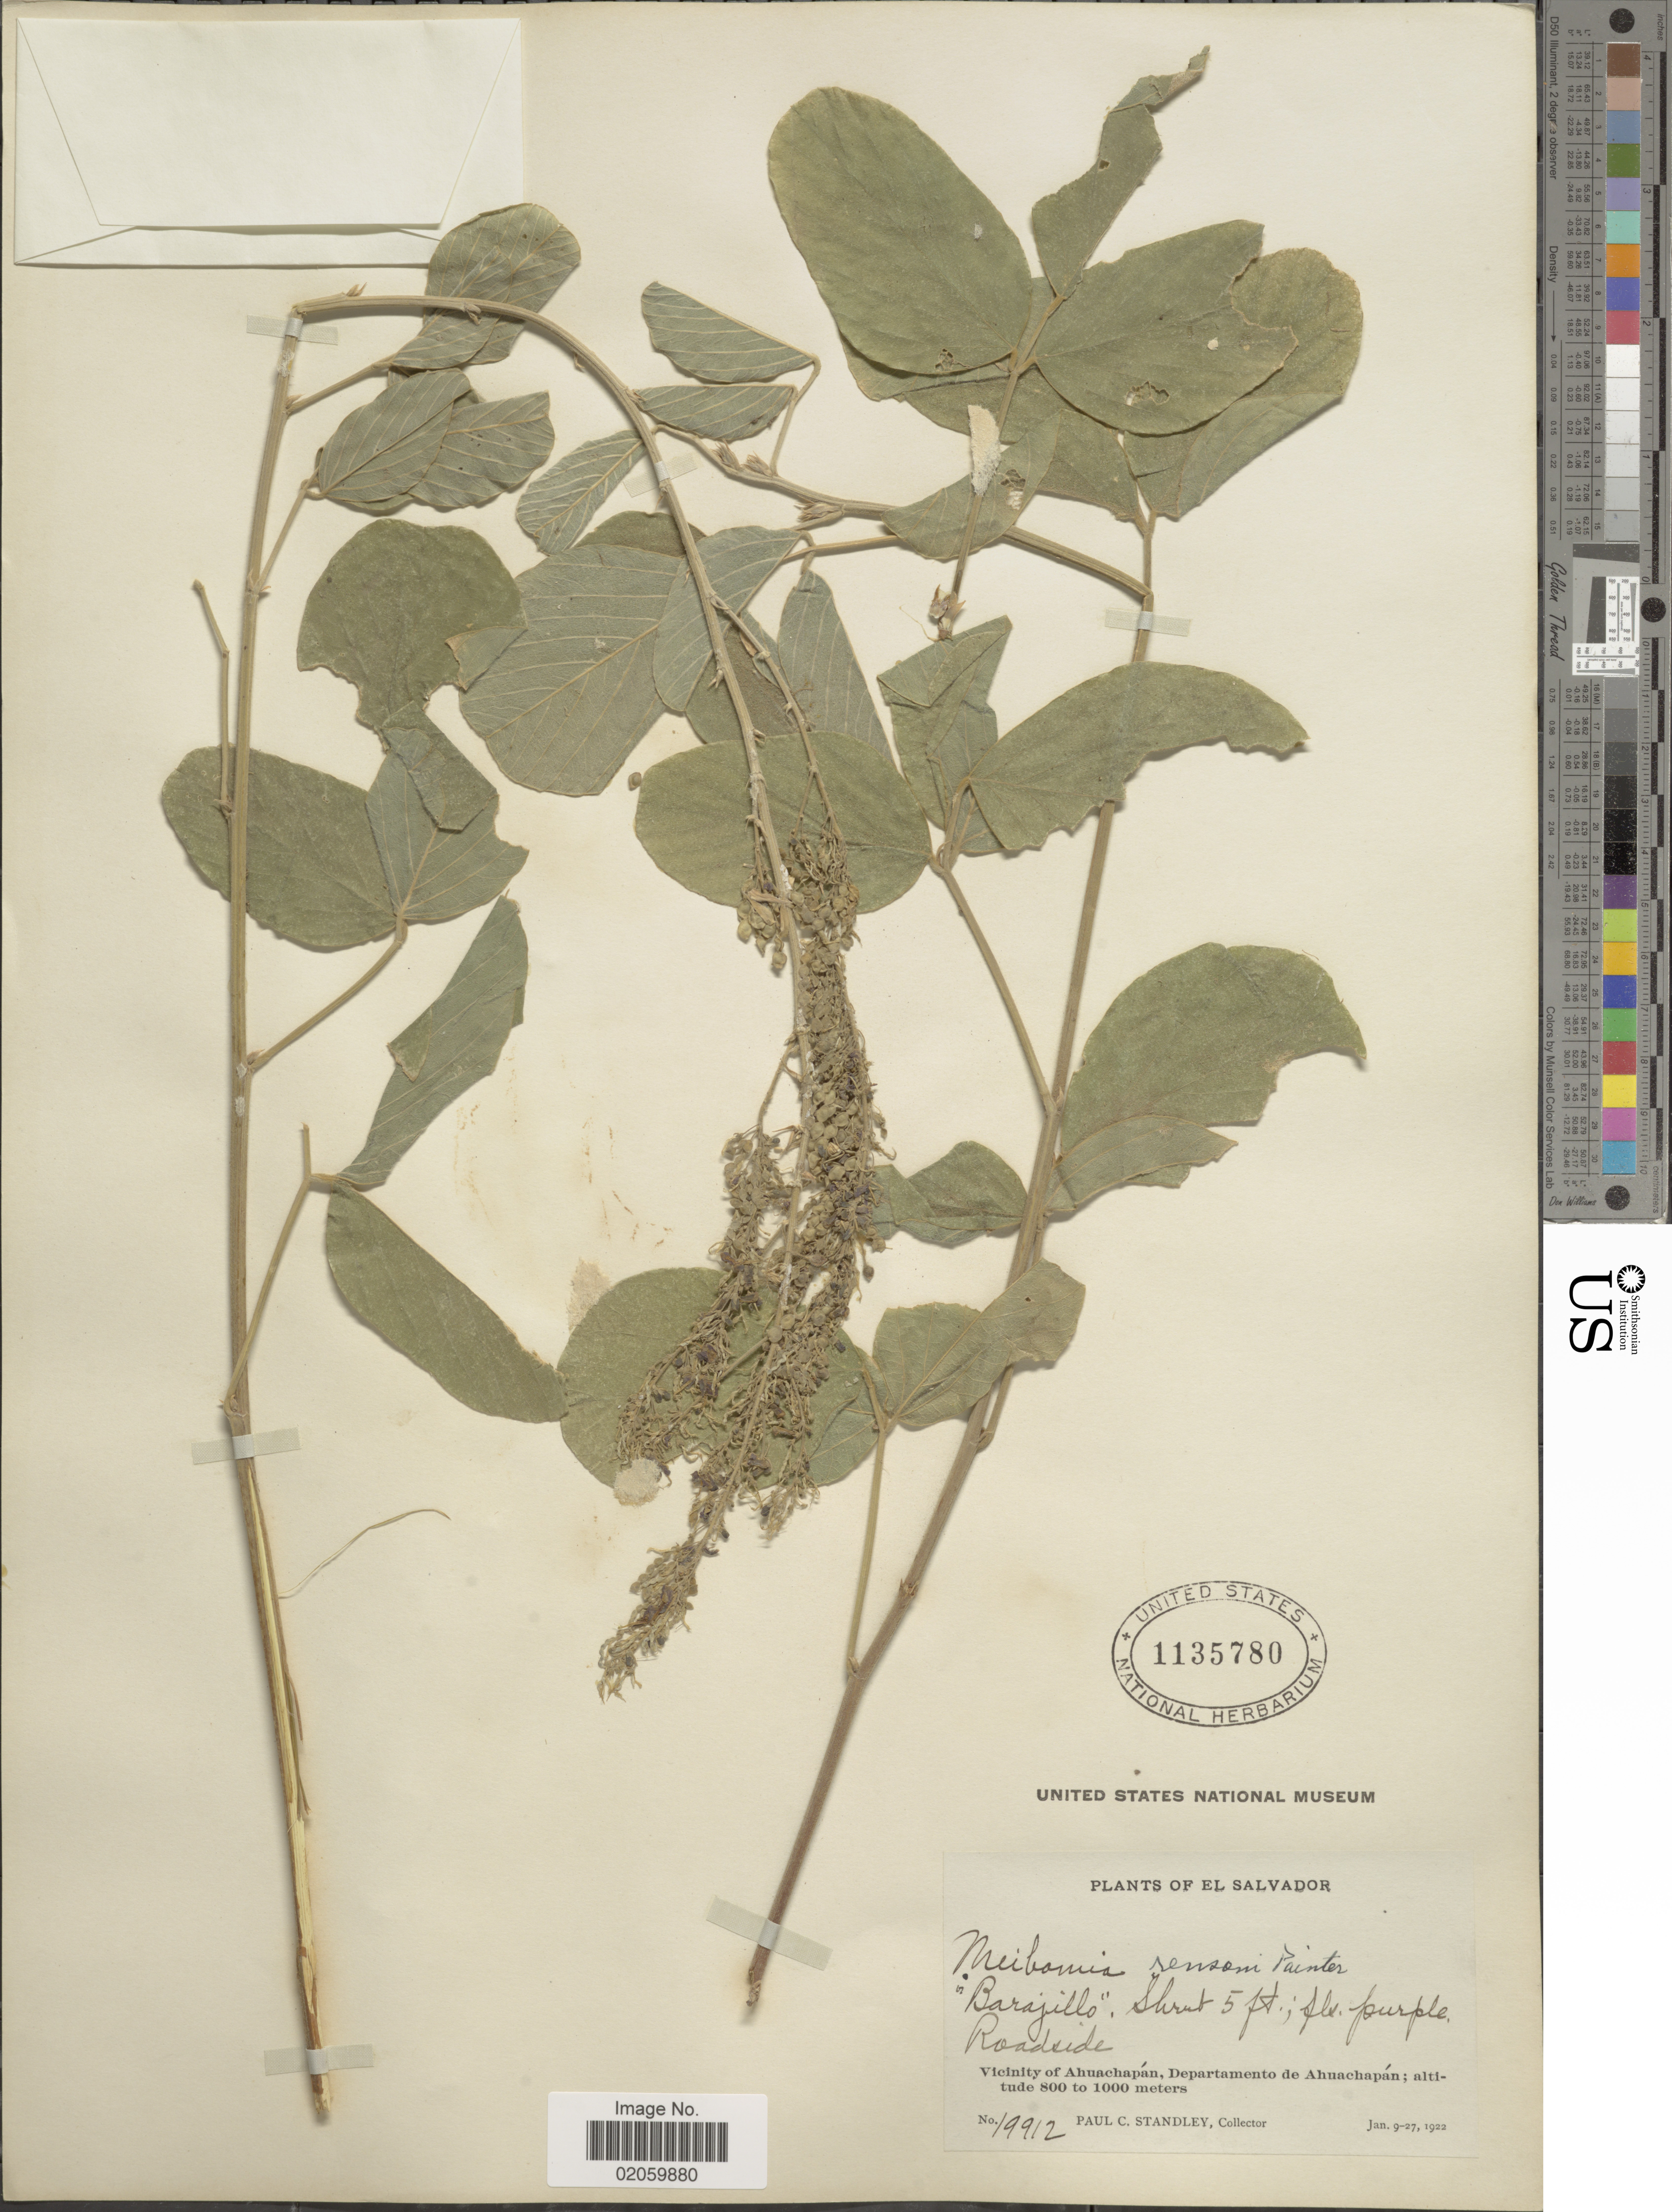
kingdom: Plantae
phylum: Tracheophyta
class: Magnoliopsida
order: Fabales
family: Fabaceae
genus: Desmodium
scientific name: Desmodium nicaraguense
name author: Oerst.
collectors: P. C. Standley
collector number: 19912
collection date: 1922-01-09/1922-01-27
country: El Salvador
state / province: Ahuachapan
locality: Departamento de Ahuachapan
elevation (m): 800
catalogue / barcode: US 1135780